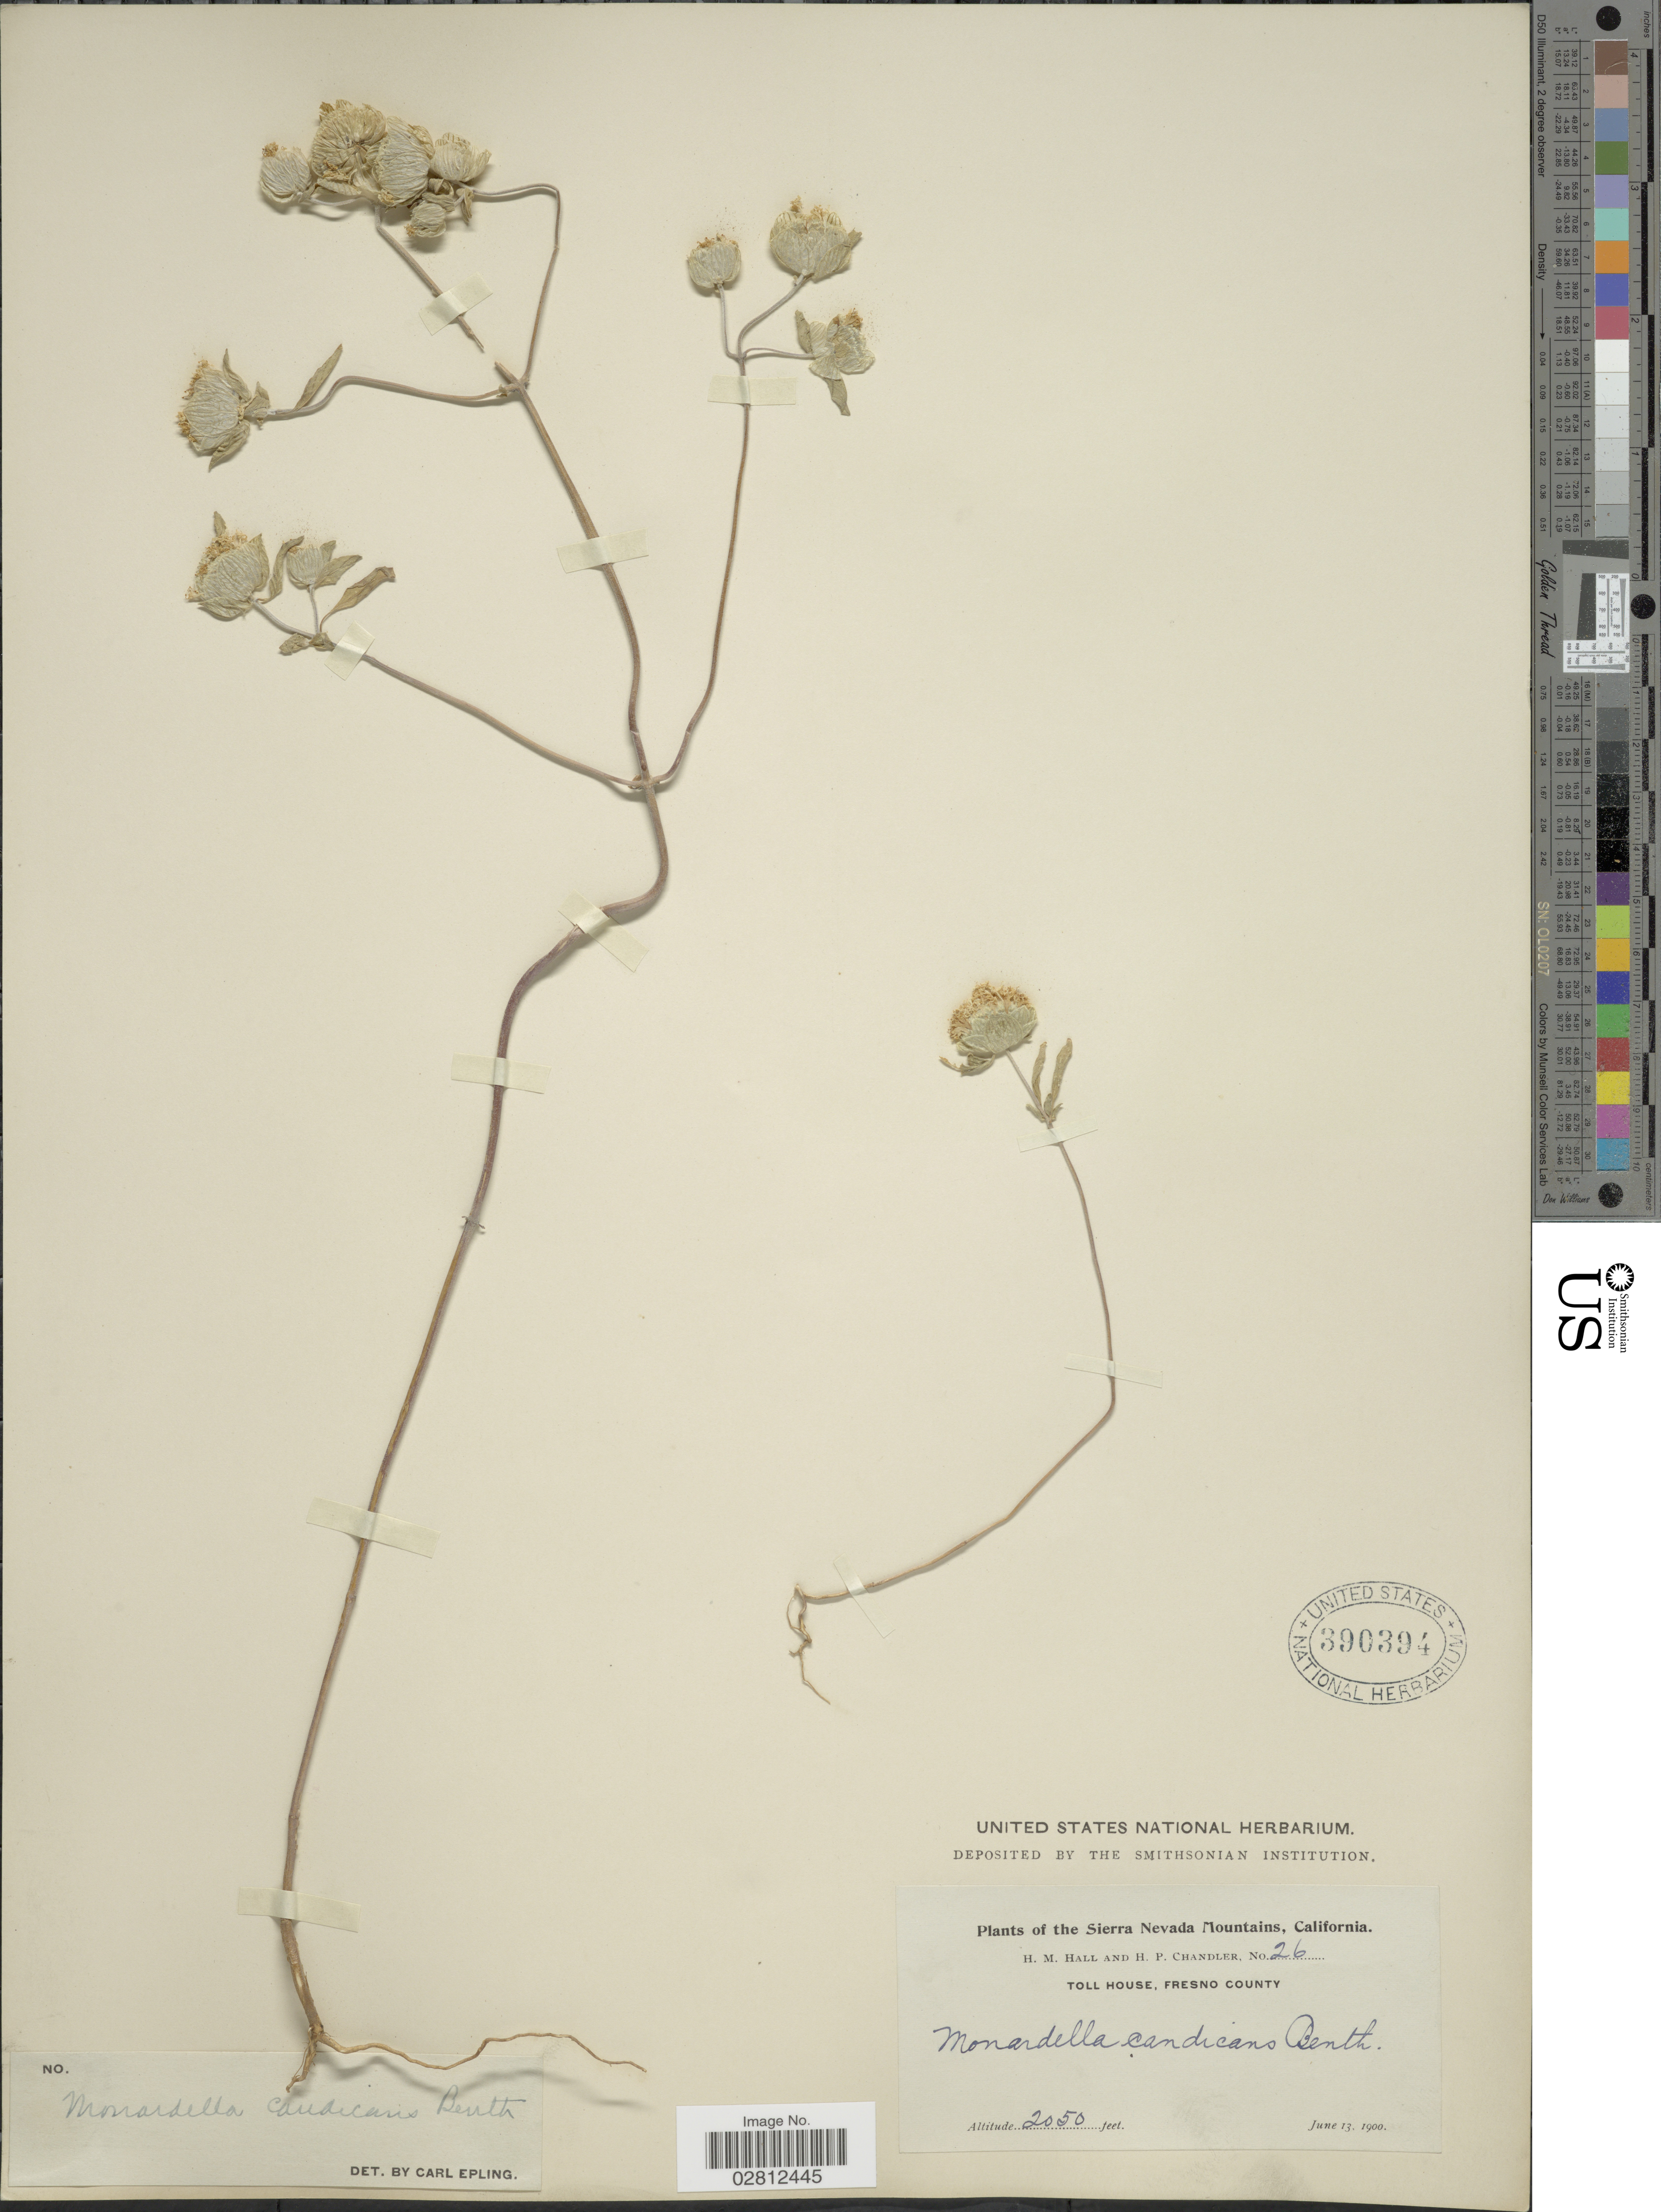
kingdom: Plantae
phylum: Tracheophyta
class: Magnoliopsida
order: Lamiales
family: Lamiaceae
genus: Monardella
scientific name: Monardella candicans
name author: Benth.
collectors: H. M. Hall & H. Chandler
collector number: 26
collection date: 1900-06-13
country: United States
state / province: California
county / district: Fresno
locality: Sierra Nevada Mountains, Toll House, Fresno County.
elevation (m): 625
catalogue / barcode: US 390394